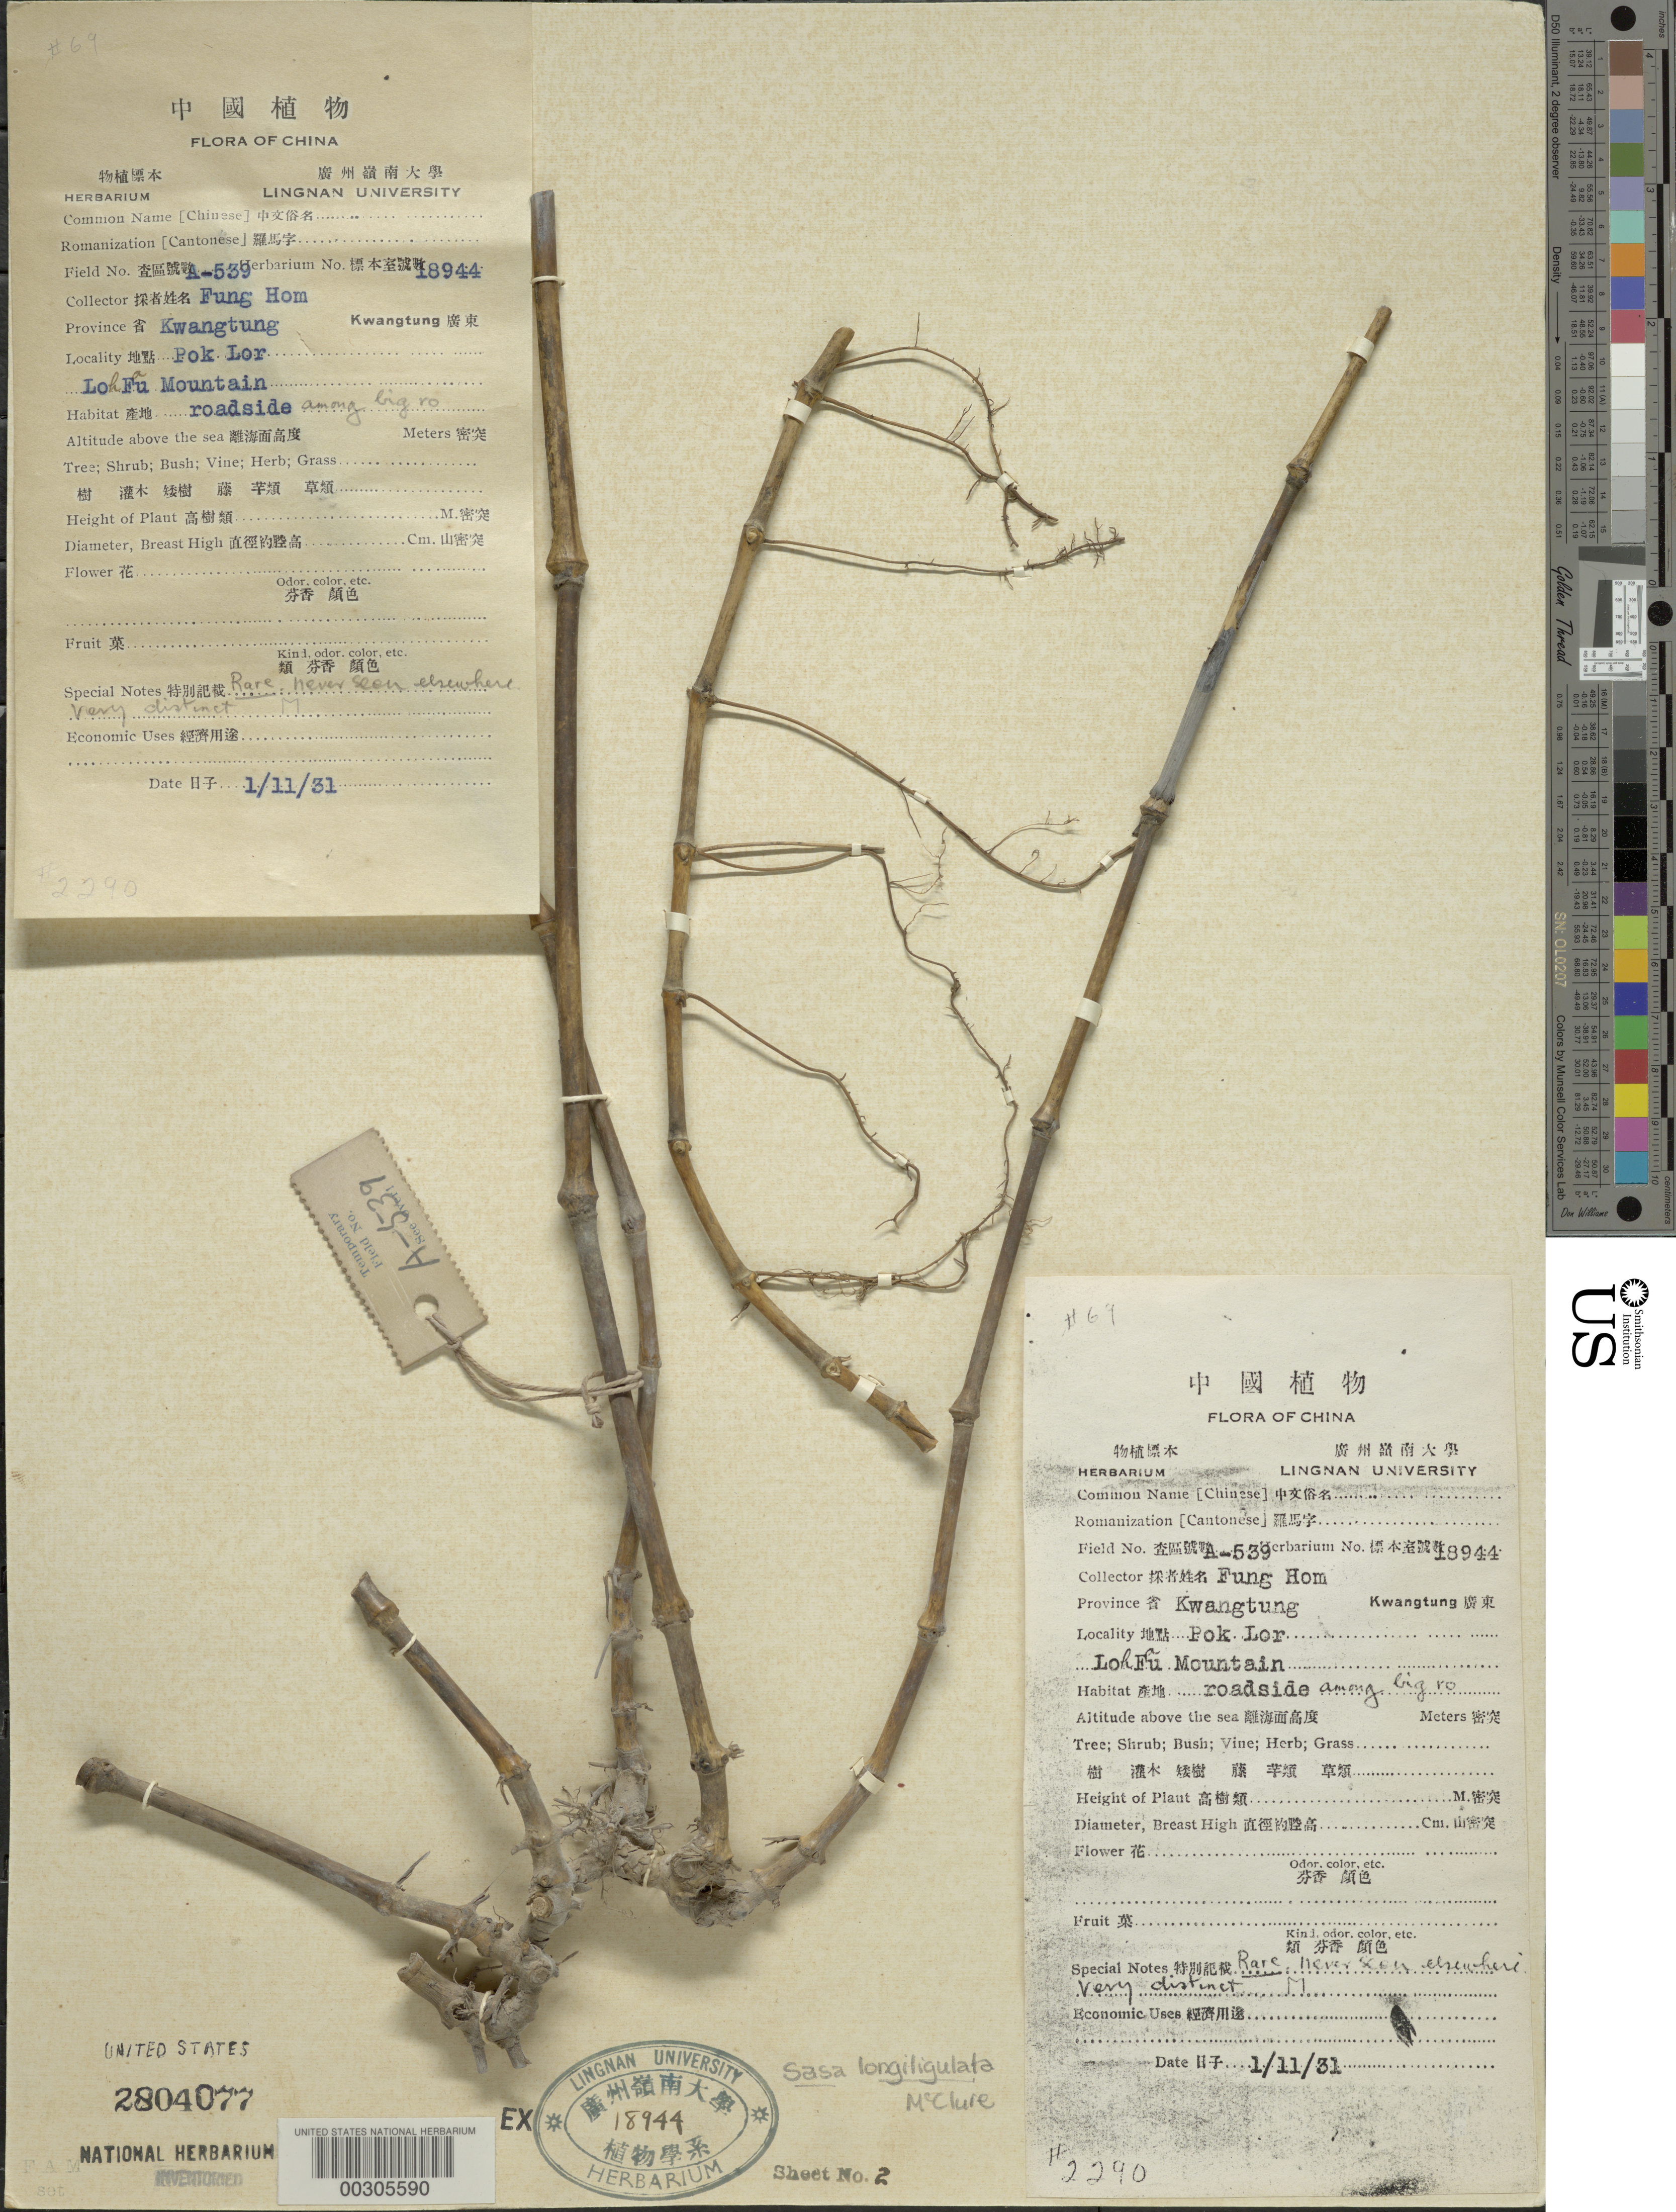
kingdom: Plantae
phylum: Tracheophyta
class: Liliopsida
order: Poales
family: Poaceae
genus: Sasa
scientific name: Sasa longiligulata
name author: McClure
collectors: H. L. Fung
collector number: A-539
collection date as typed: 11 Jan 1931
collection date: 1931-01-11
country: China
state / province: Guangdong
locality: Pok lor, loh fau mt.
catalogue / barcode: US 2804077